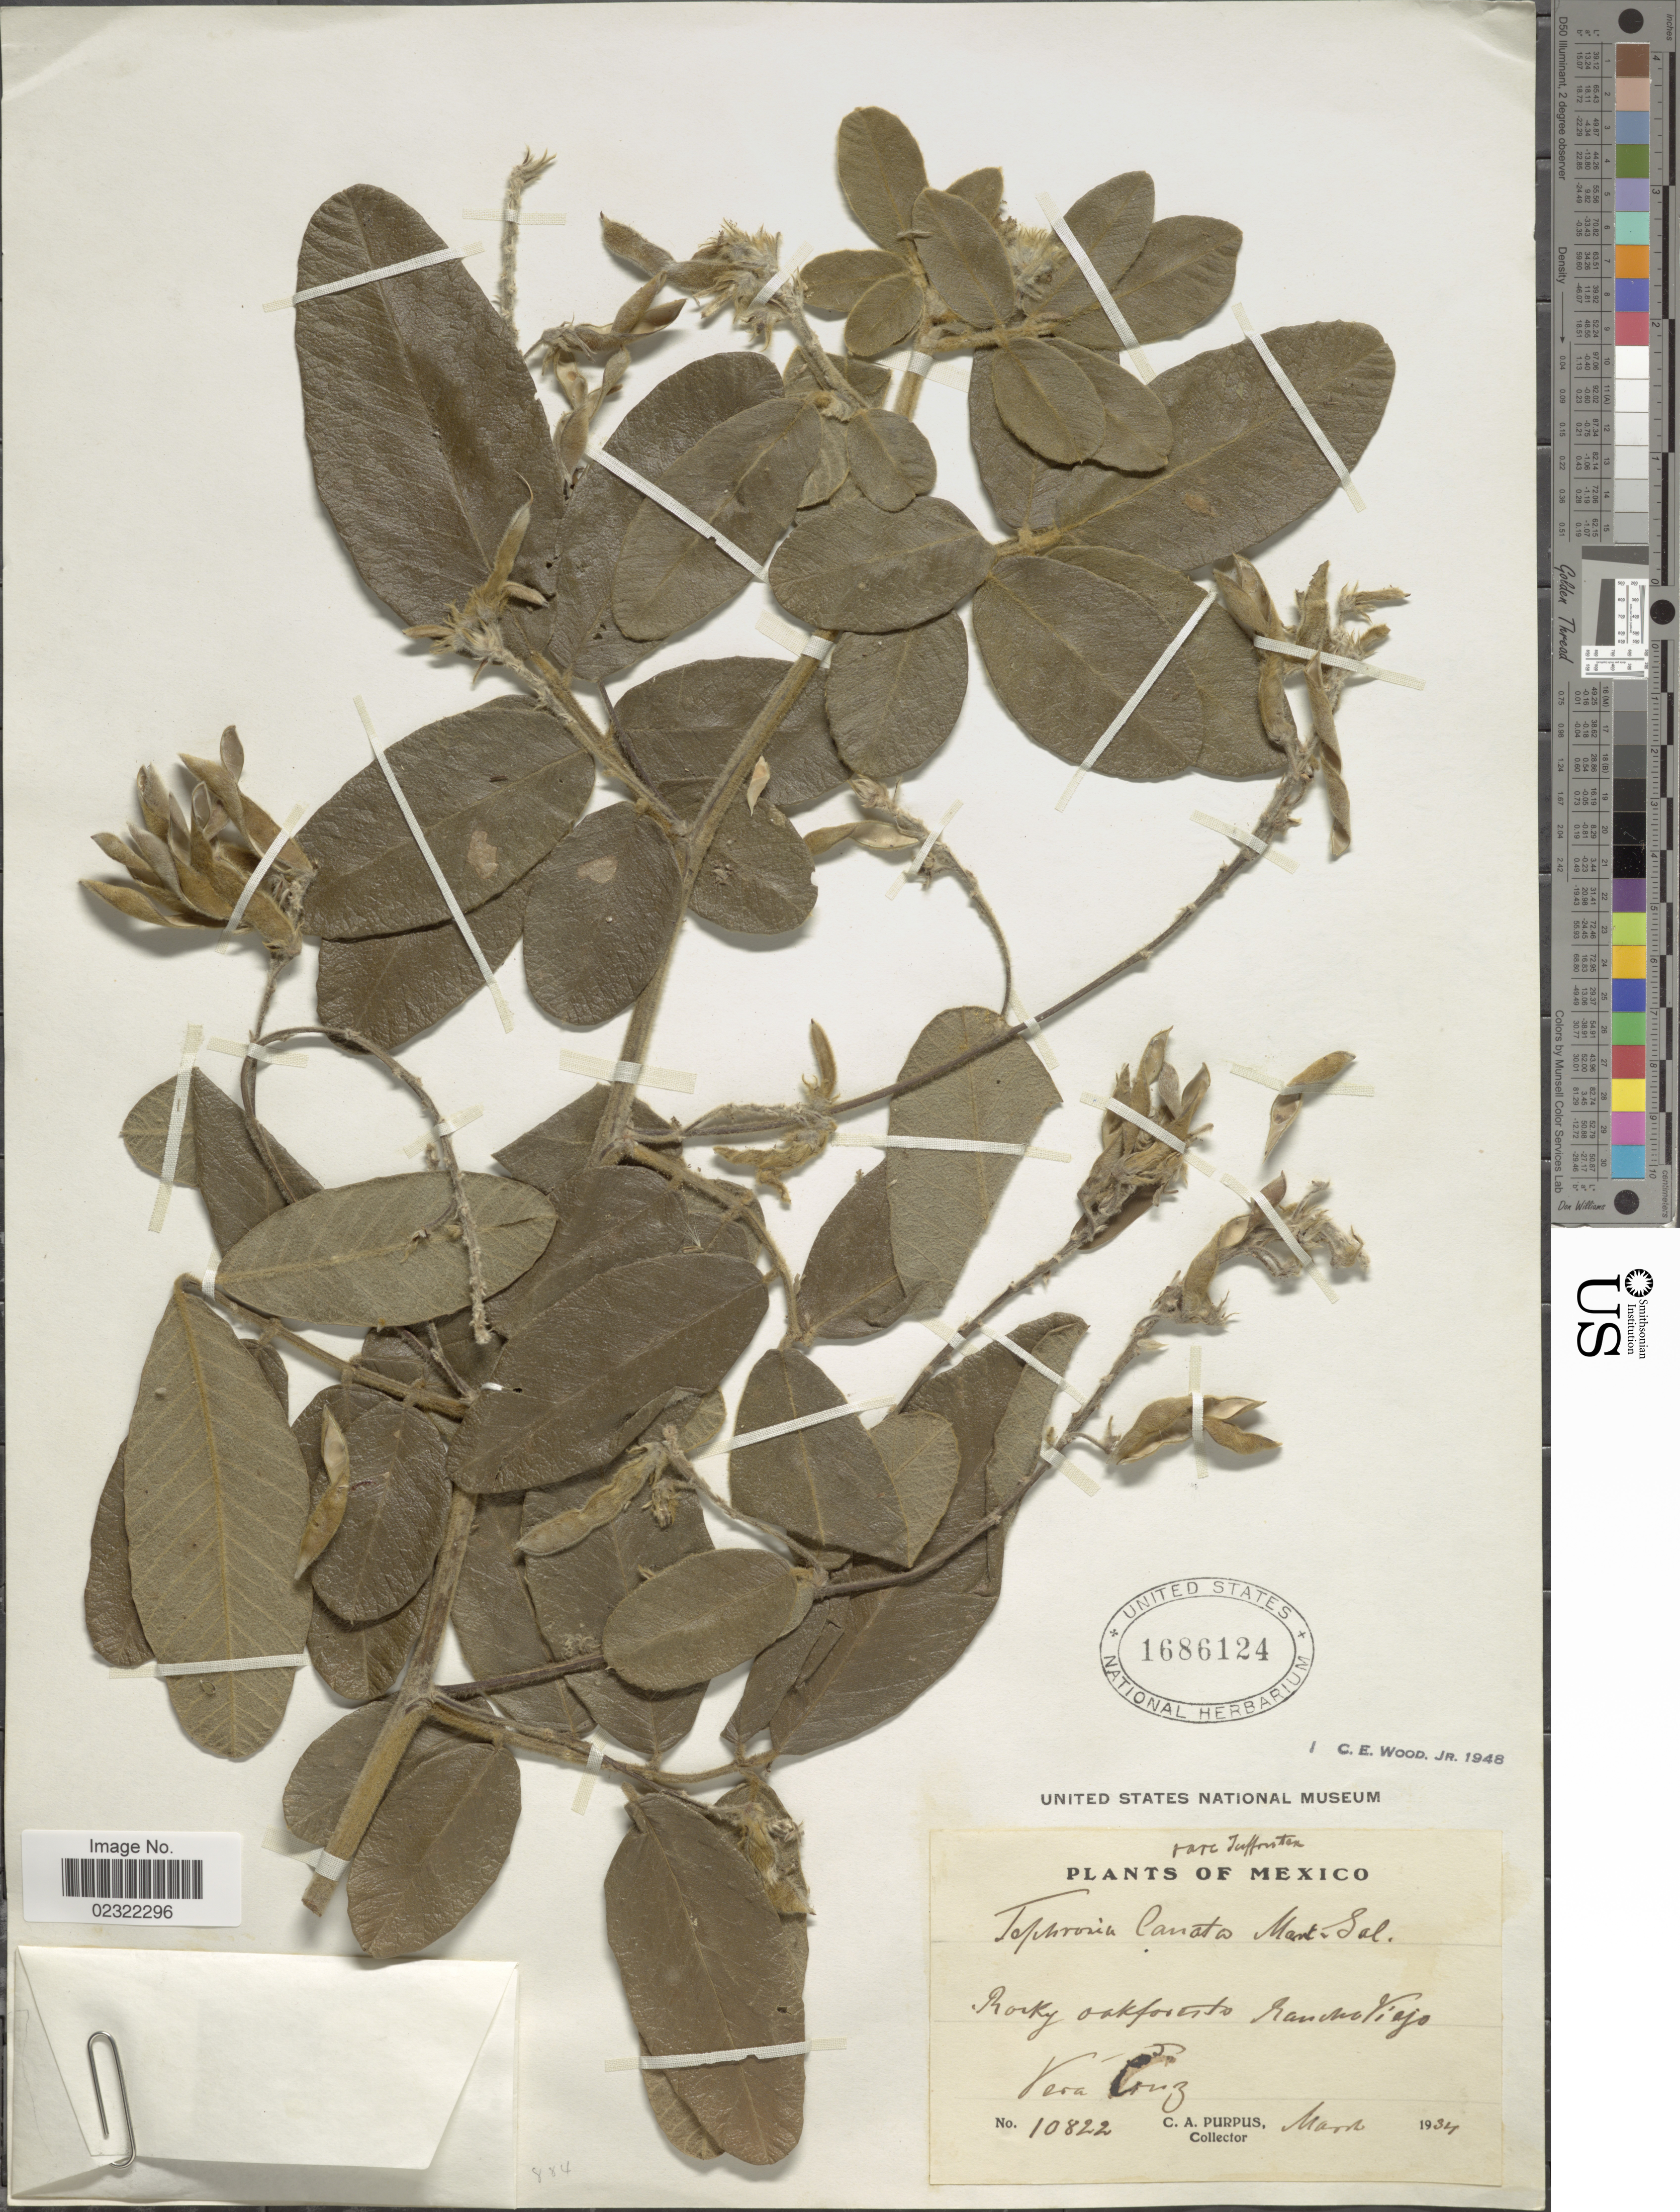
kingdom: Plantae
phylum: Tracheophyta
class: Magnoliopsida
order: Fabales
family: Fabaceae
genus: Tephrosia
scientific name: Tephrosia lanata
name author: M. Martens & Galeotti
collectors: C. A. Purpus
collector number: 10822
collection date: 1934-03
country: Mexico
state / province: Veracruz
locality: Mexico, Vera Cruz.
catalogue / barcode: US 1686124